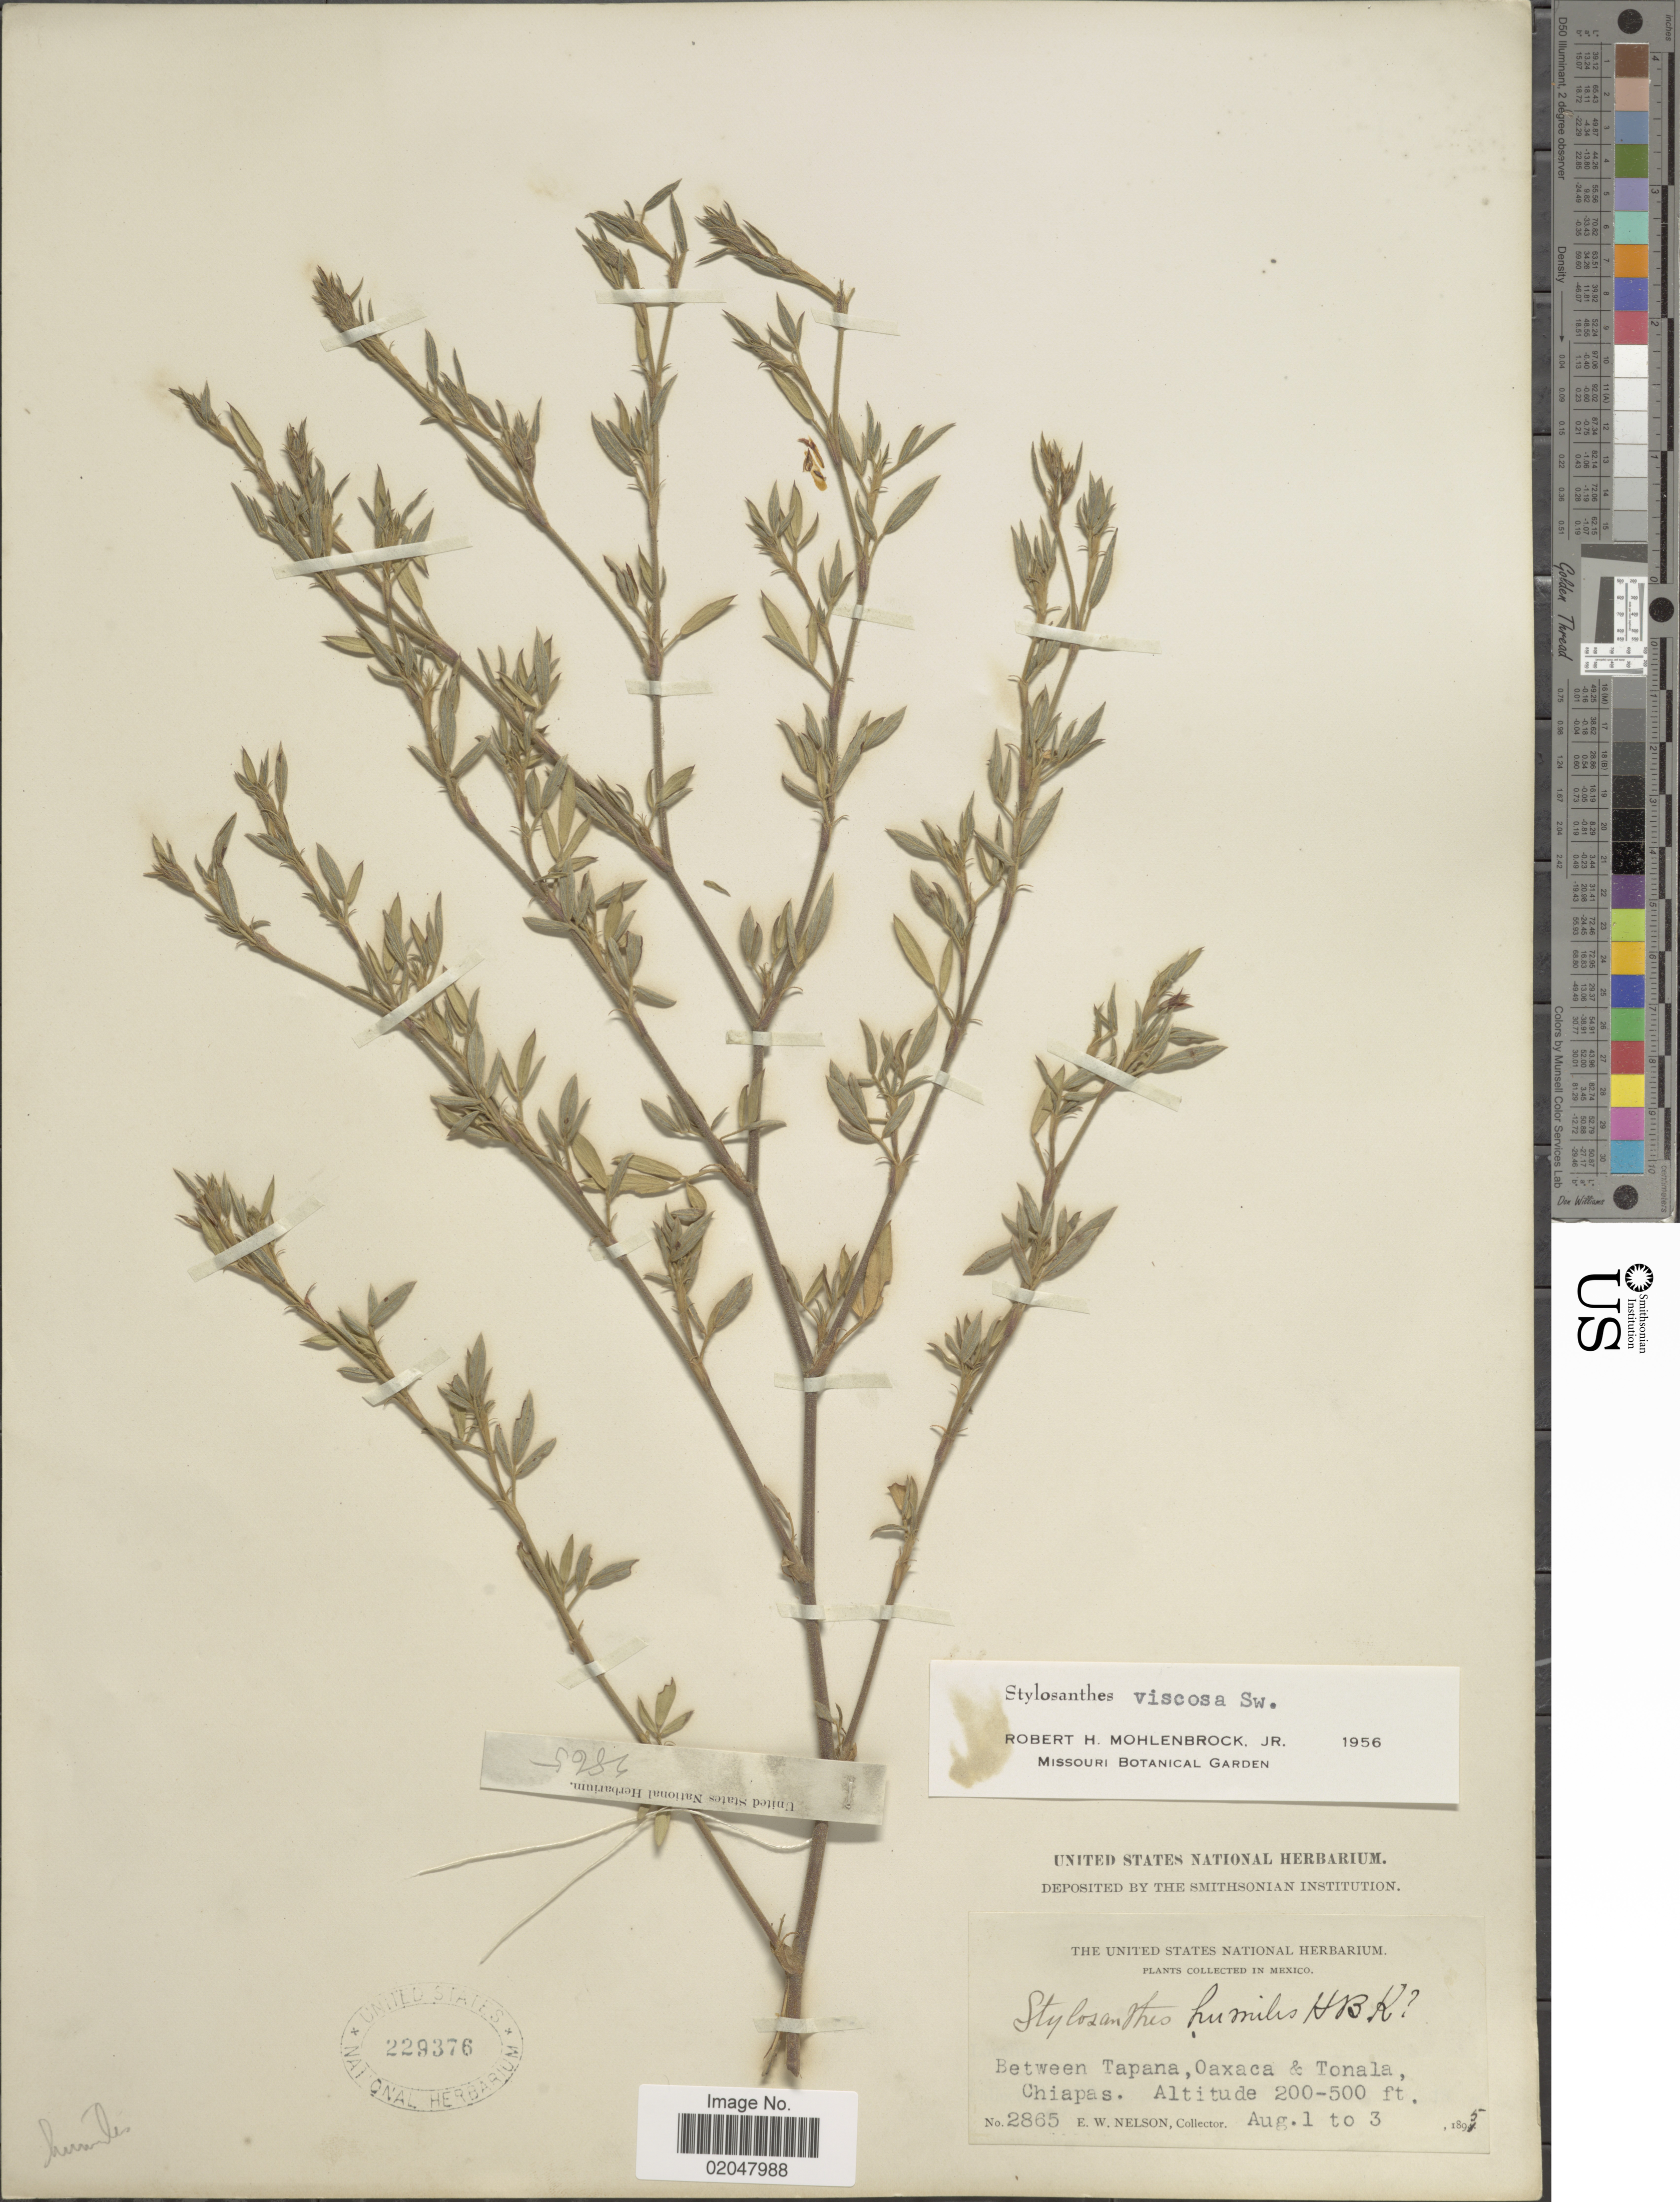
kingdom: Plantae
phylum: Tracheophyta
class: Magnoliopsida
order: Fabales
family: Fabaceae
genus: Stylosanthes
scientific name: Stylosanthes viscosa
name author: Sw.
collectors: E. W. Nelson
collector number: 2865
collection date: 1895-08-01/1895-08-03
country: Mexico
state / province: Chiapas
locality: Between Tapana, Oaxaca & Tonala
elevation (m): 61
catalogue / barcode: US 229376